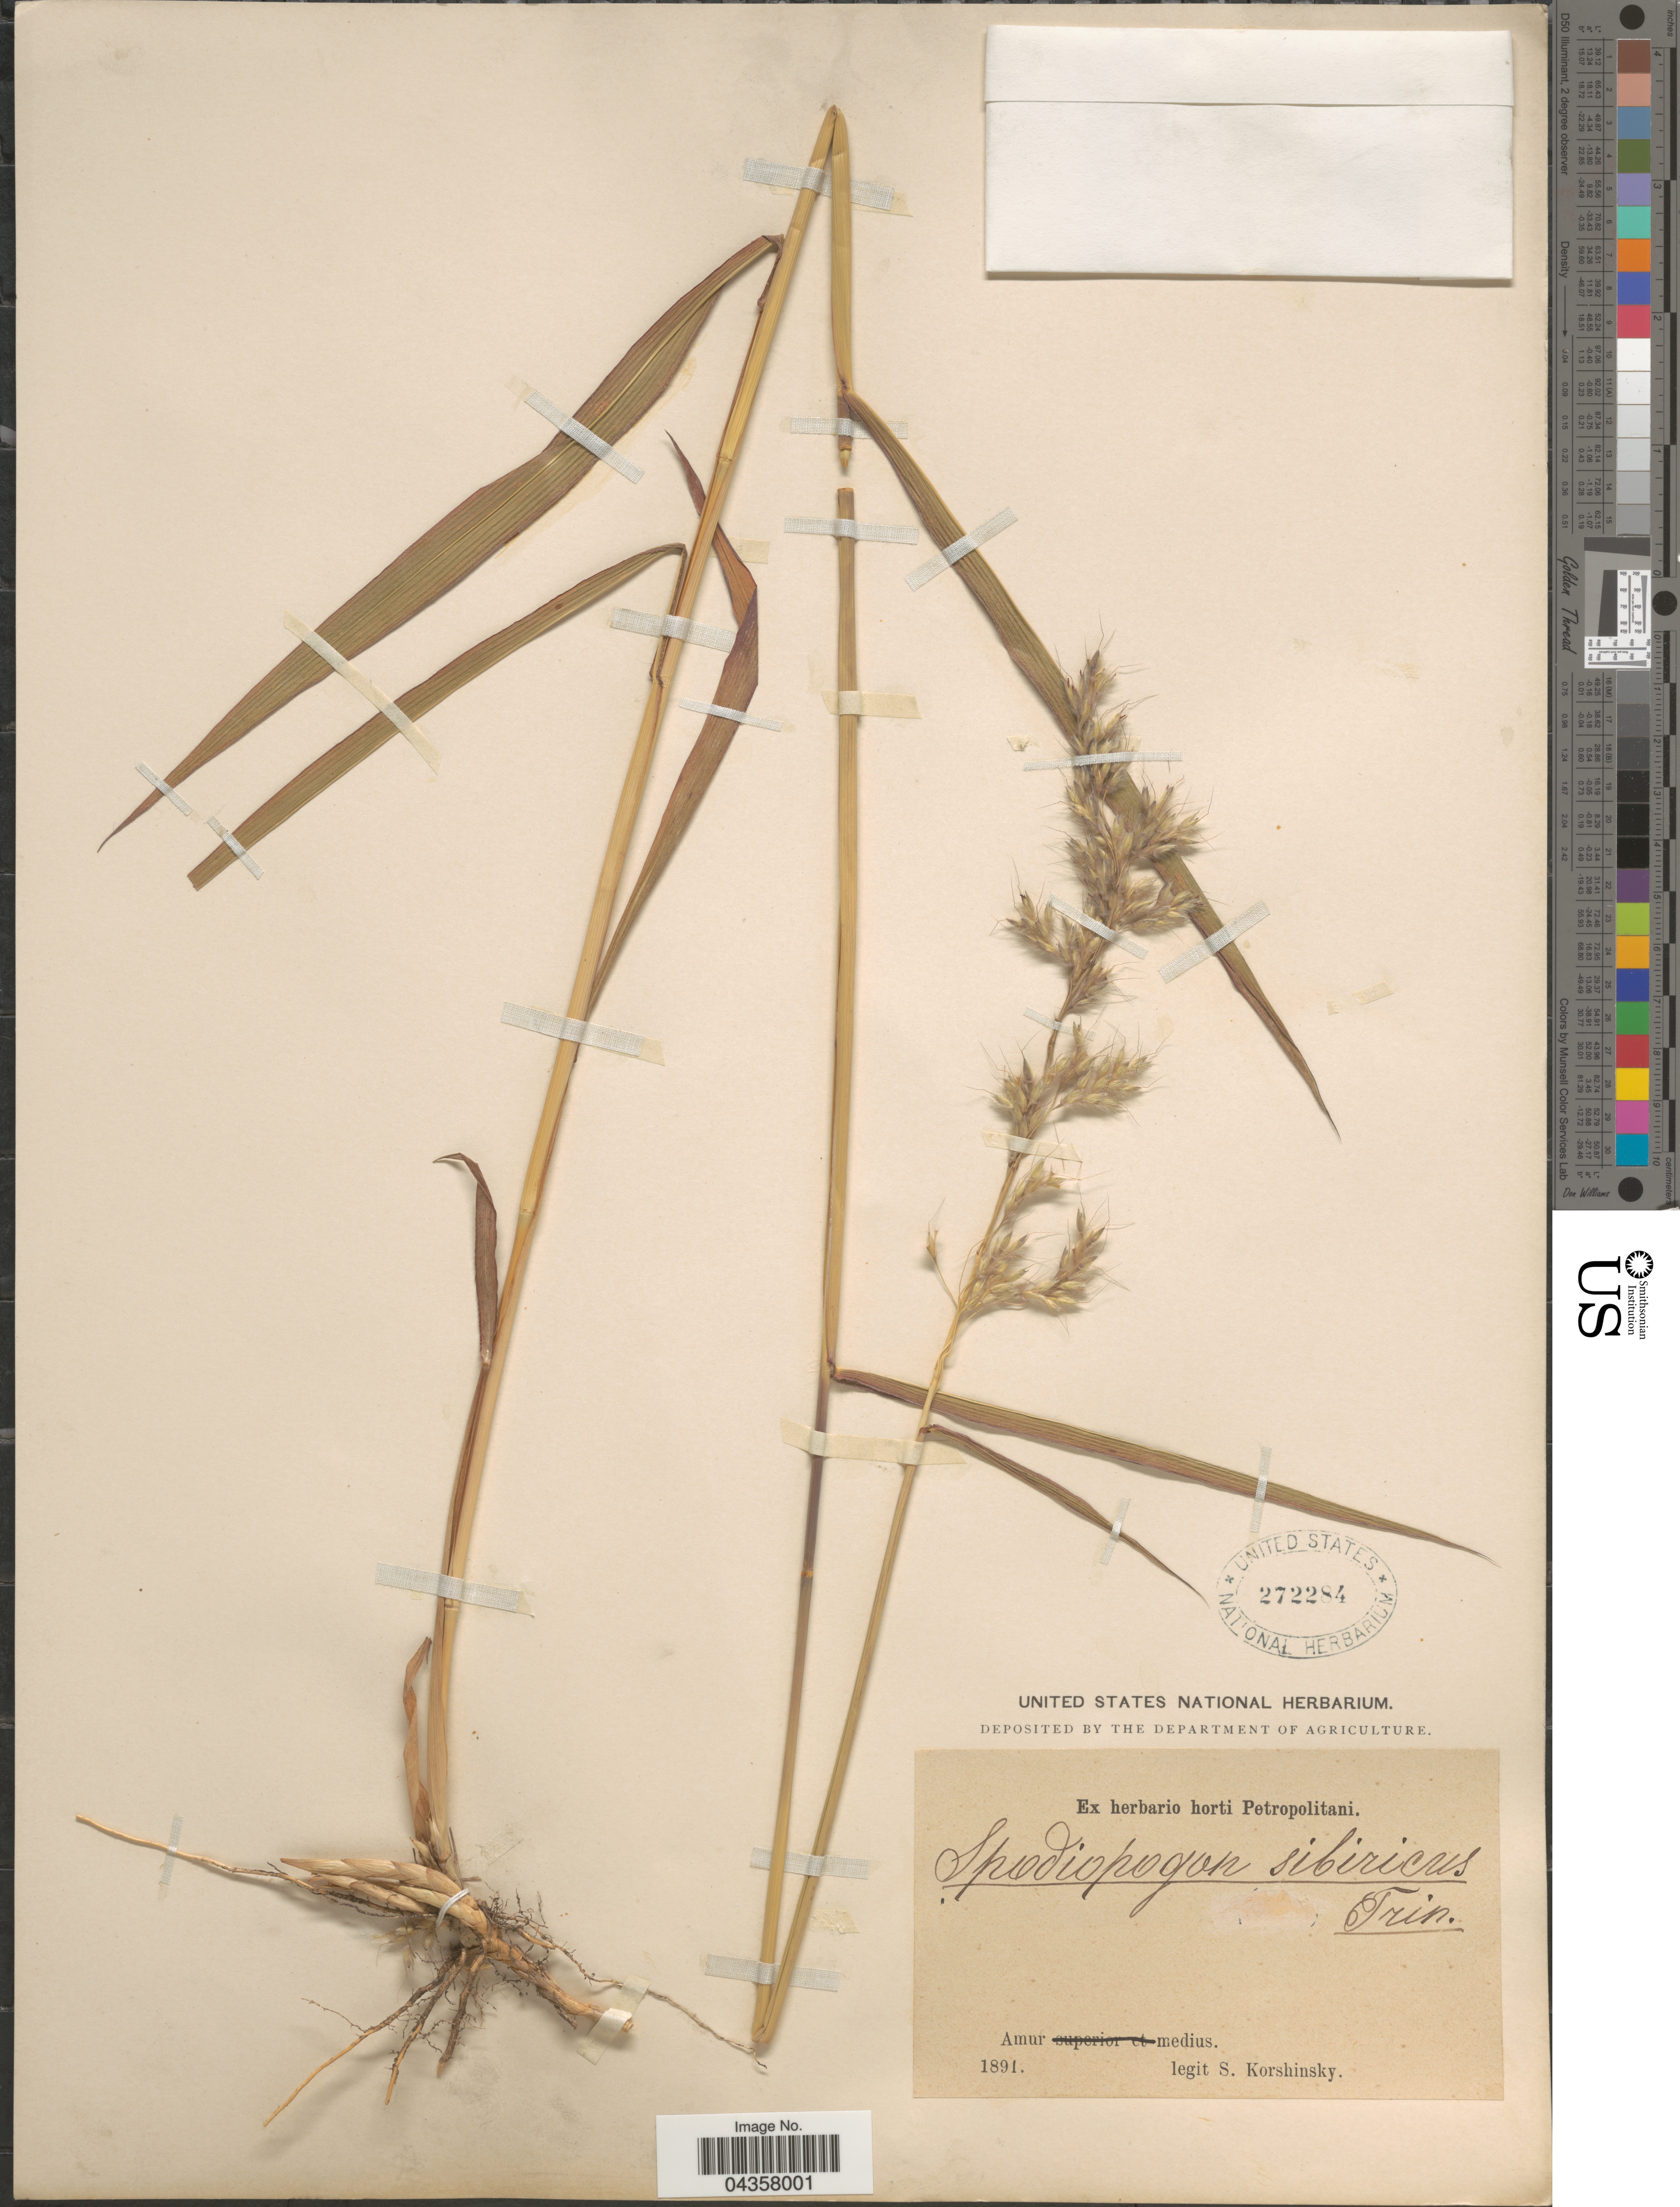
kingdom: Plantae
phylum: Tracheophyta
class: Liliopsida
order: Poales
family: Poaceae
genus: Spodiopogon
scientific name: Spodiopogon sibiricus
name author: Trin.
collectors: S. I. Korshinsky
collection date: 1891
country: Russian Federation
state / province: Amur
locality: Amur medius.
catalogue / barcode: US 272284